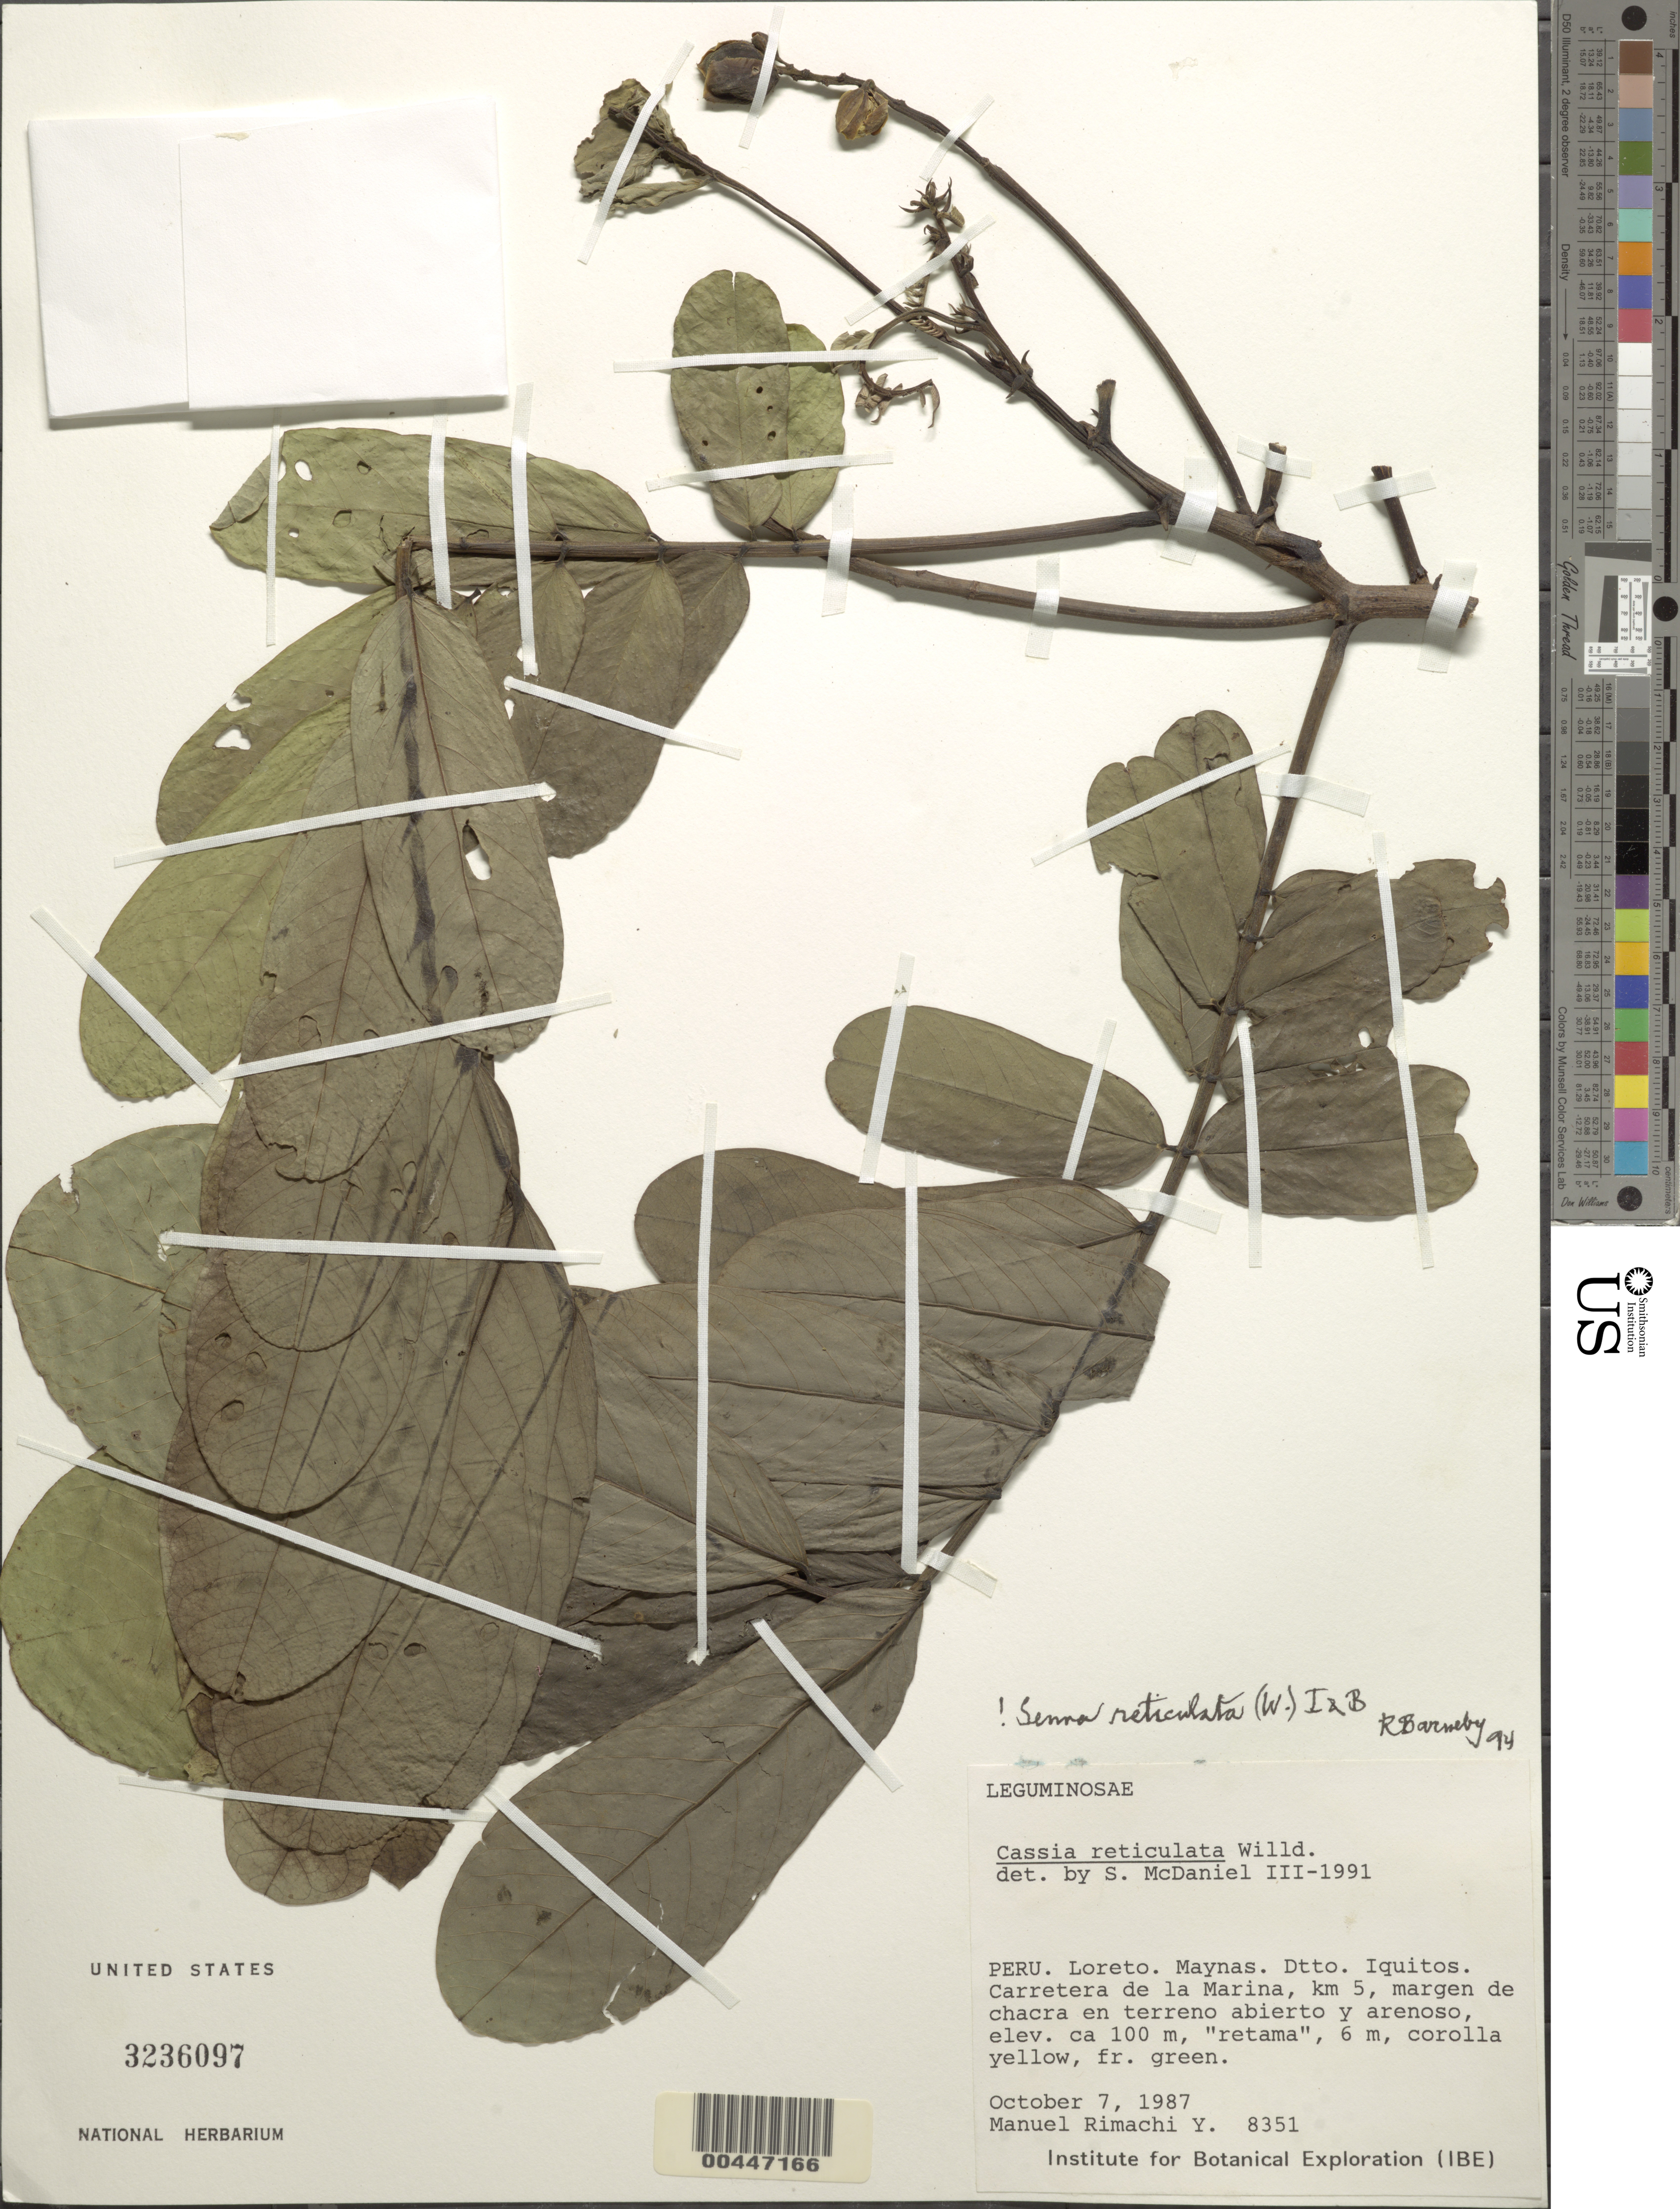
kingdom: Plantae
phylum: Tracheophyta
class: Magnoliopsida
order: Fabales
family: Fabaceae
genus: Senna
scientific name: Senna reticulata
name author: (Willd.) H.S. Irwin & Barneby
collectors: M. Rimachi Y.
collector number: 8351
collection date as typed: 07 Oct 1987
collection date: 1987-10-07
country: Peru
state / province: Loreto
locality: Maynas, iquitos, carretera de la marina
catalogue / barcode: US 3236097